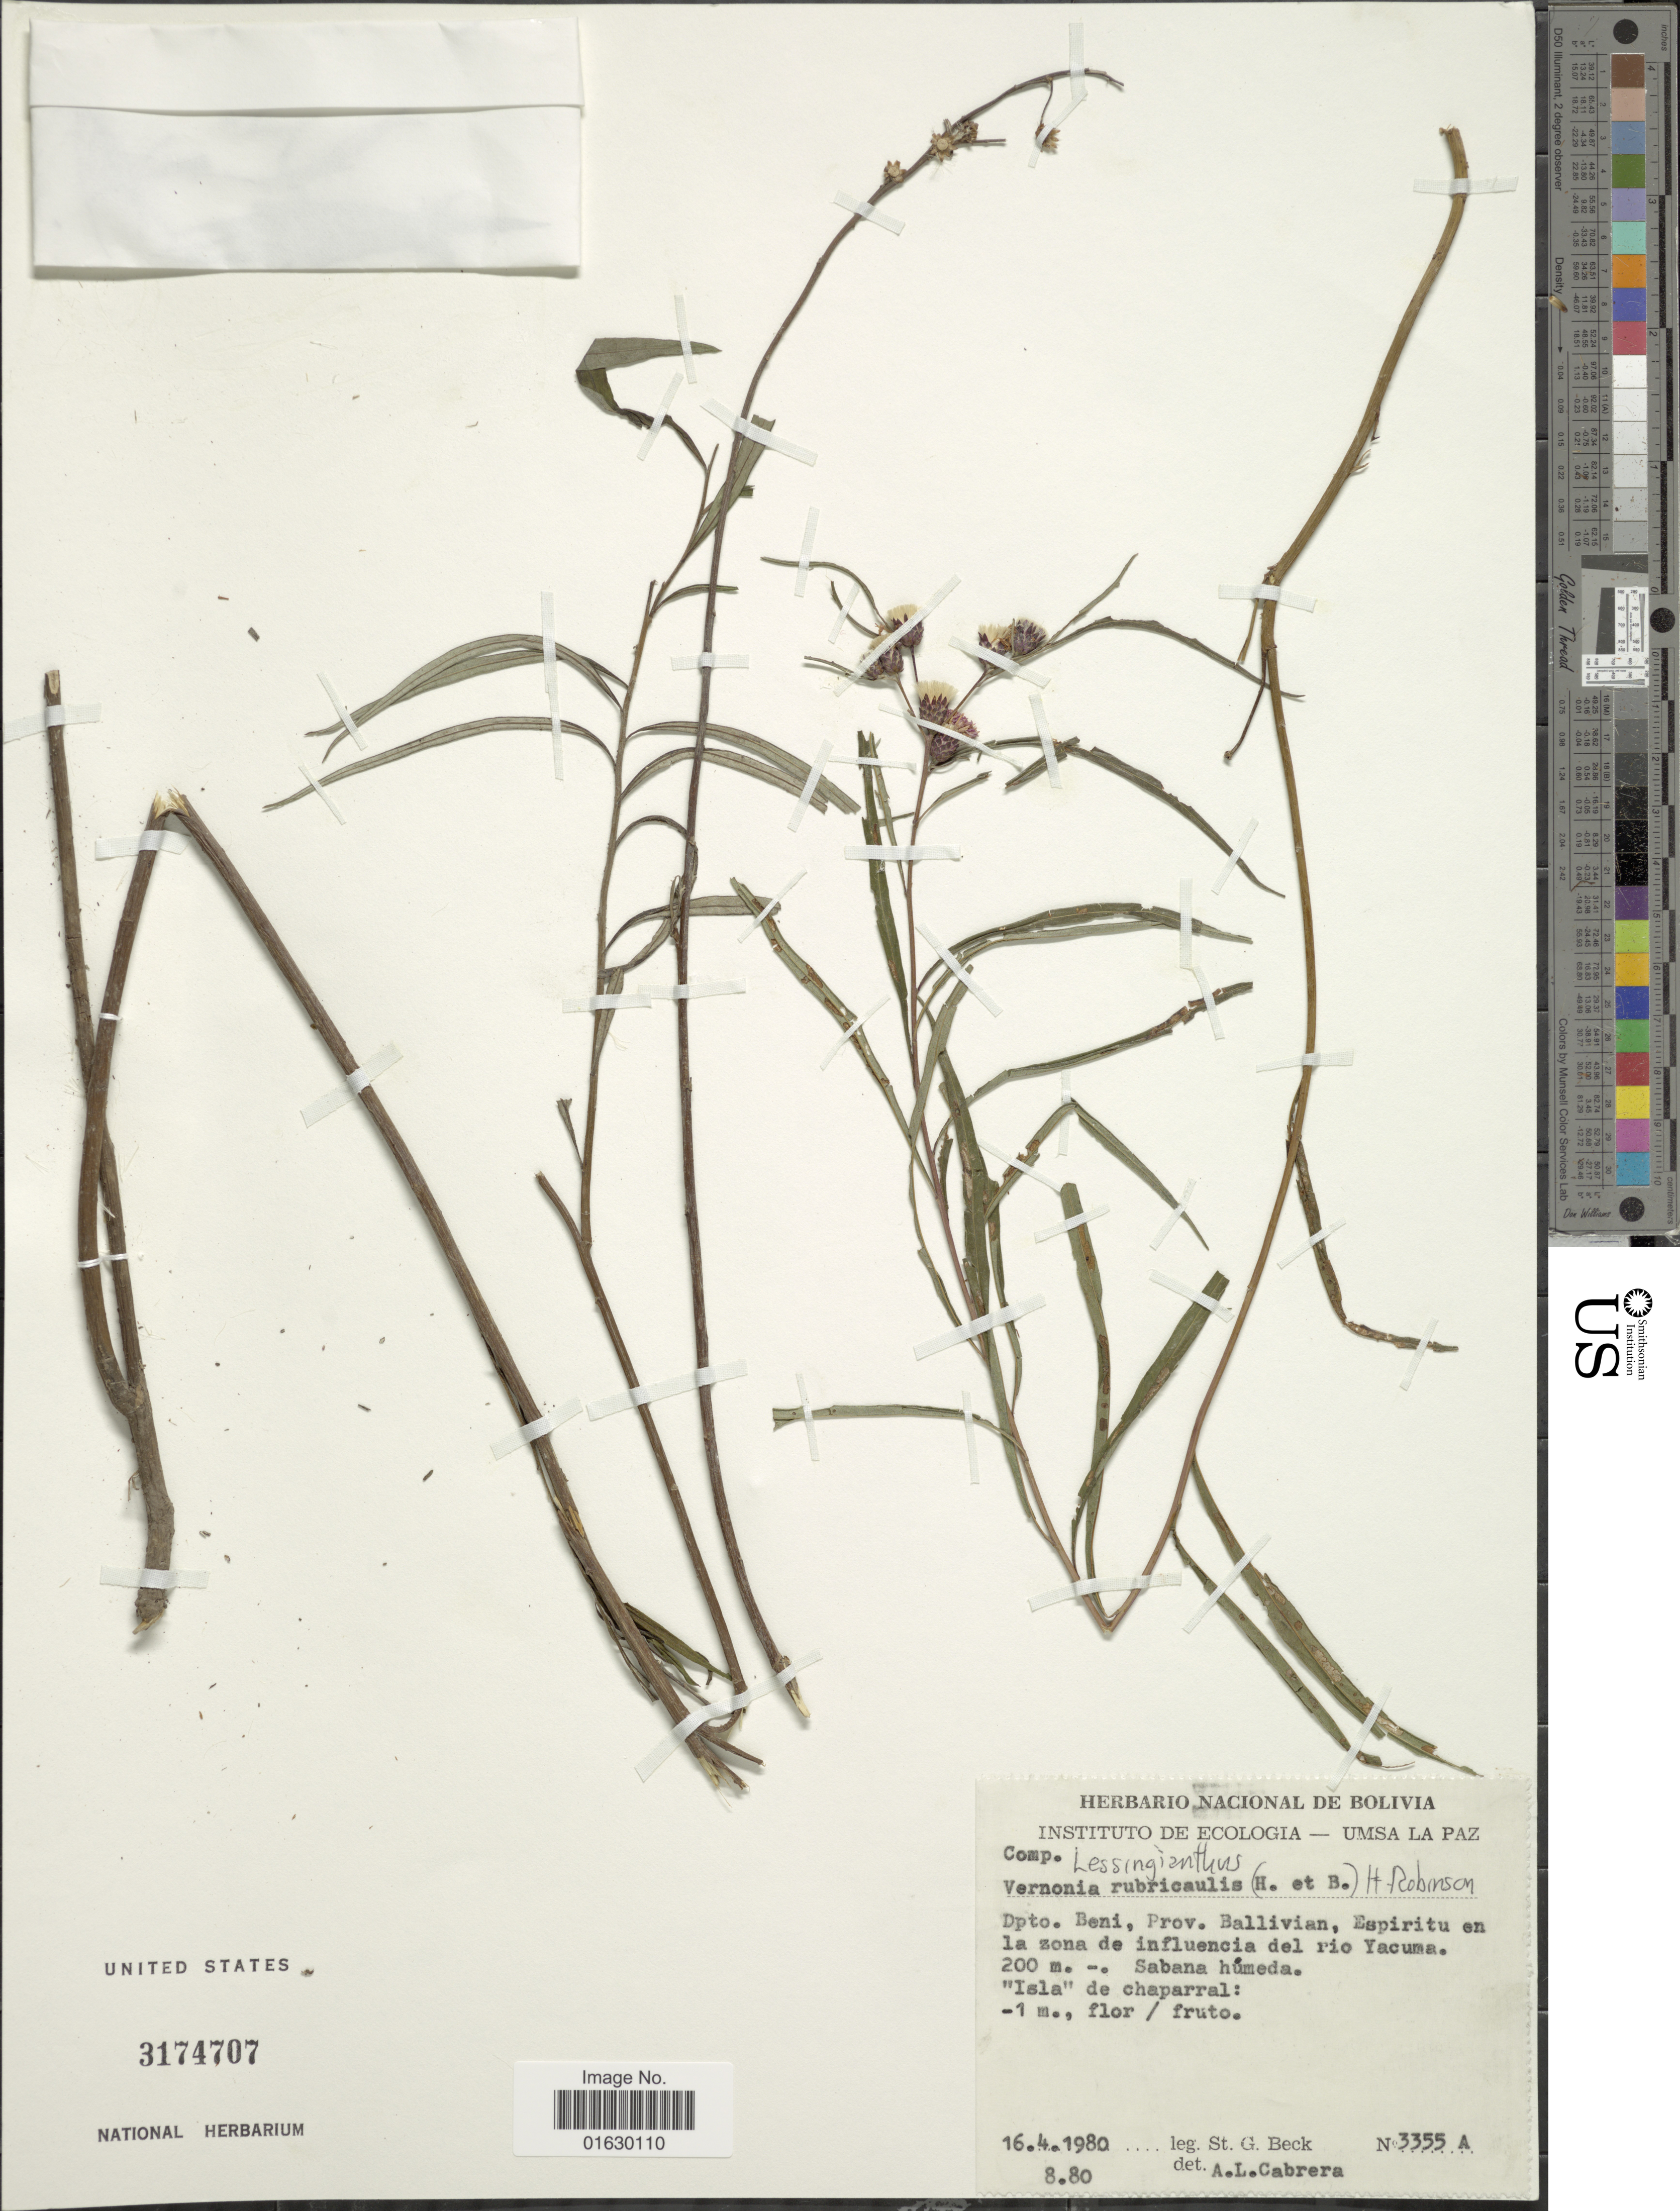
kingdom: Plantae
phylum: Tracheophyta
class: Magnoliopsida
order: Asterales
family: Asteraceae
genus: Lessingianthus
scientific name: Lessingianthus rubricaulis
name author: (Humb. & Bonpl.) H. Rob.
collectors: S. G. Beck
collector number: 3355A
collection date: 1980-04-16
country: Bolivia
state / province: Beni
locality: Dpto. Beni, Prov. Ballivian, Espiritu en la zona de influencia del rio Yacuma, Isla de chaparral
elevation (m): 200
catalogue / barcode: US 3174707